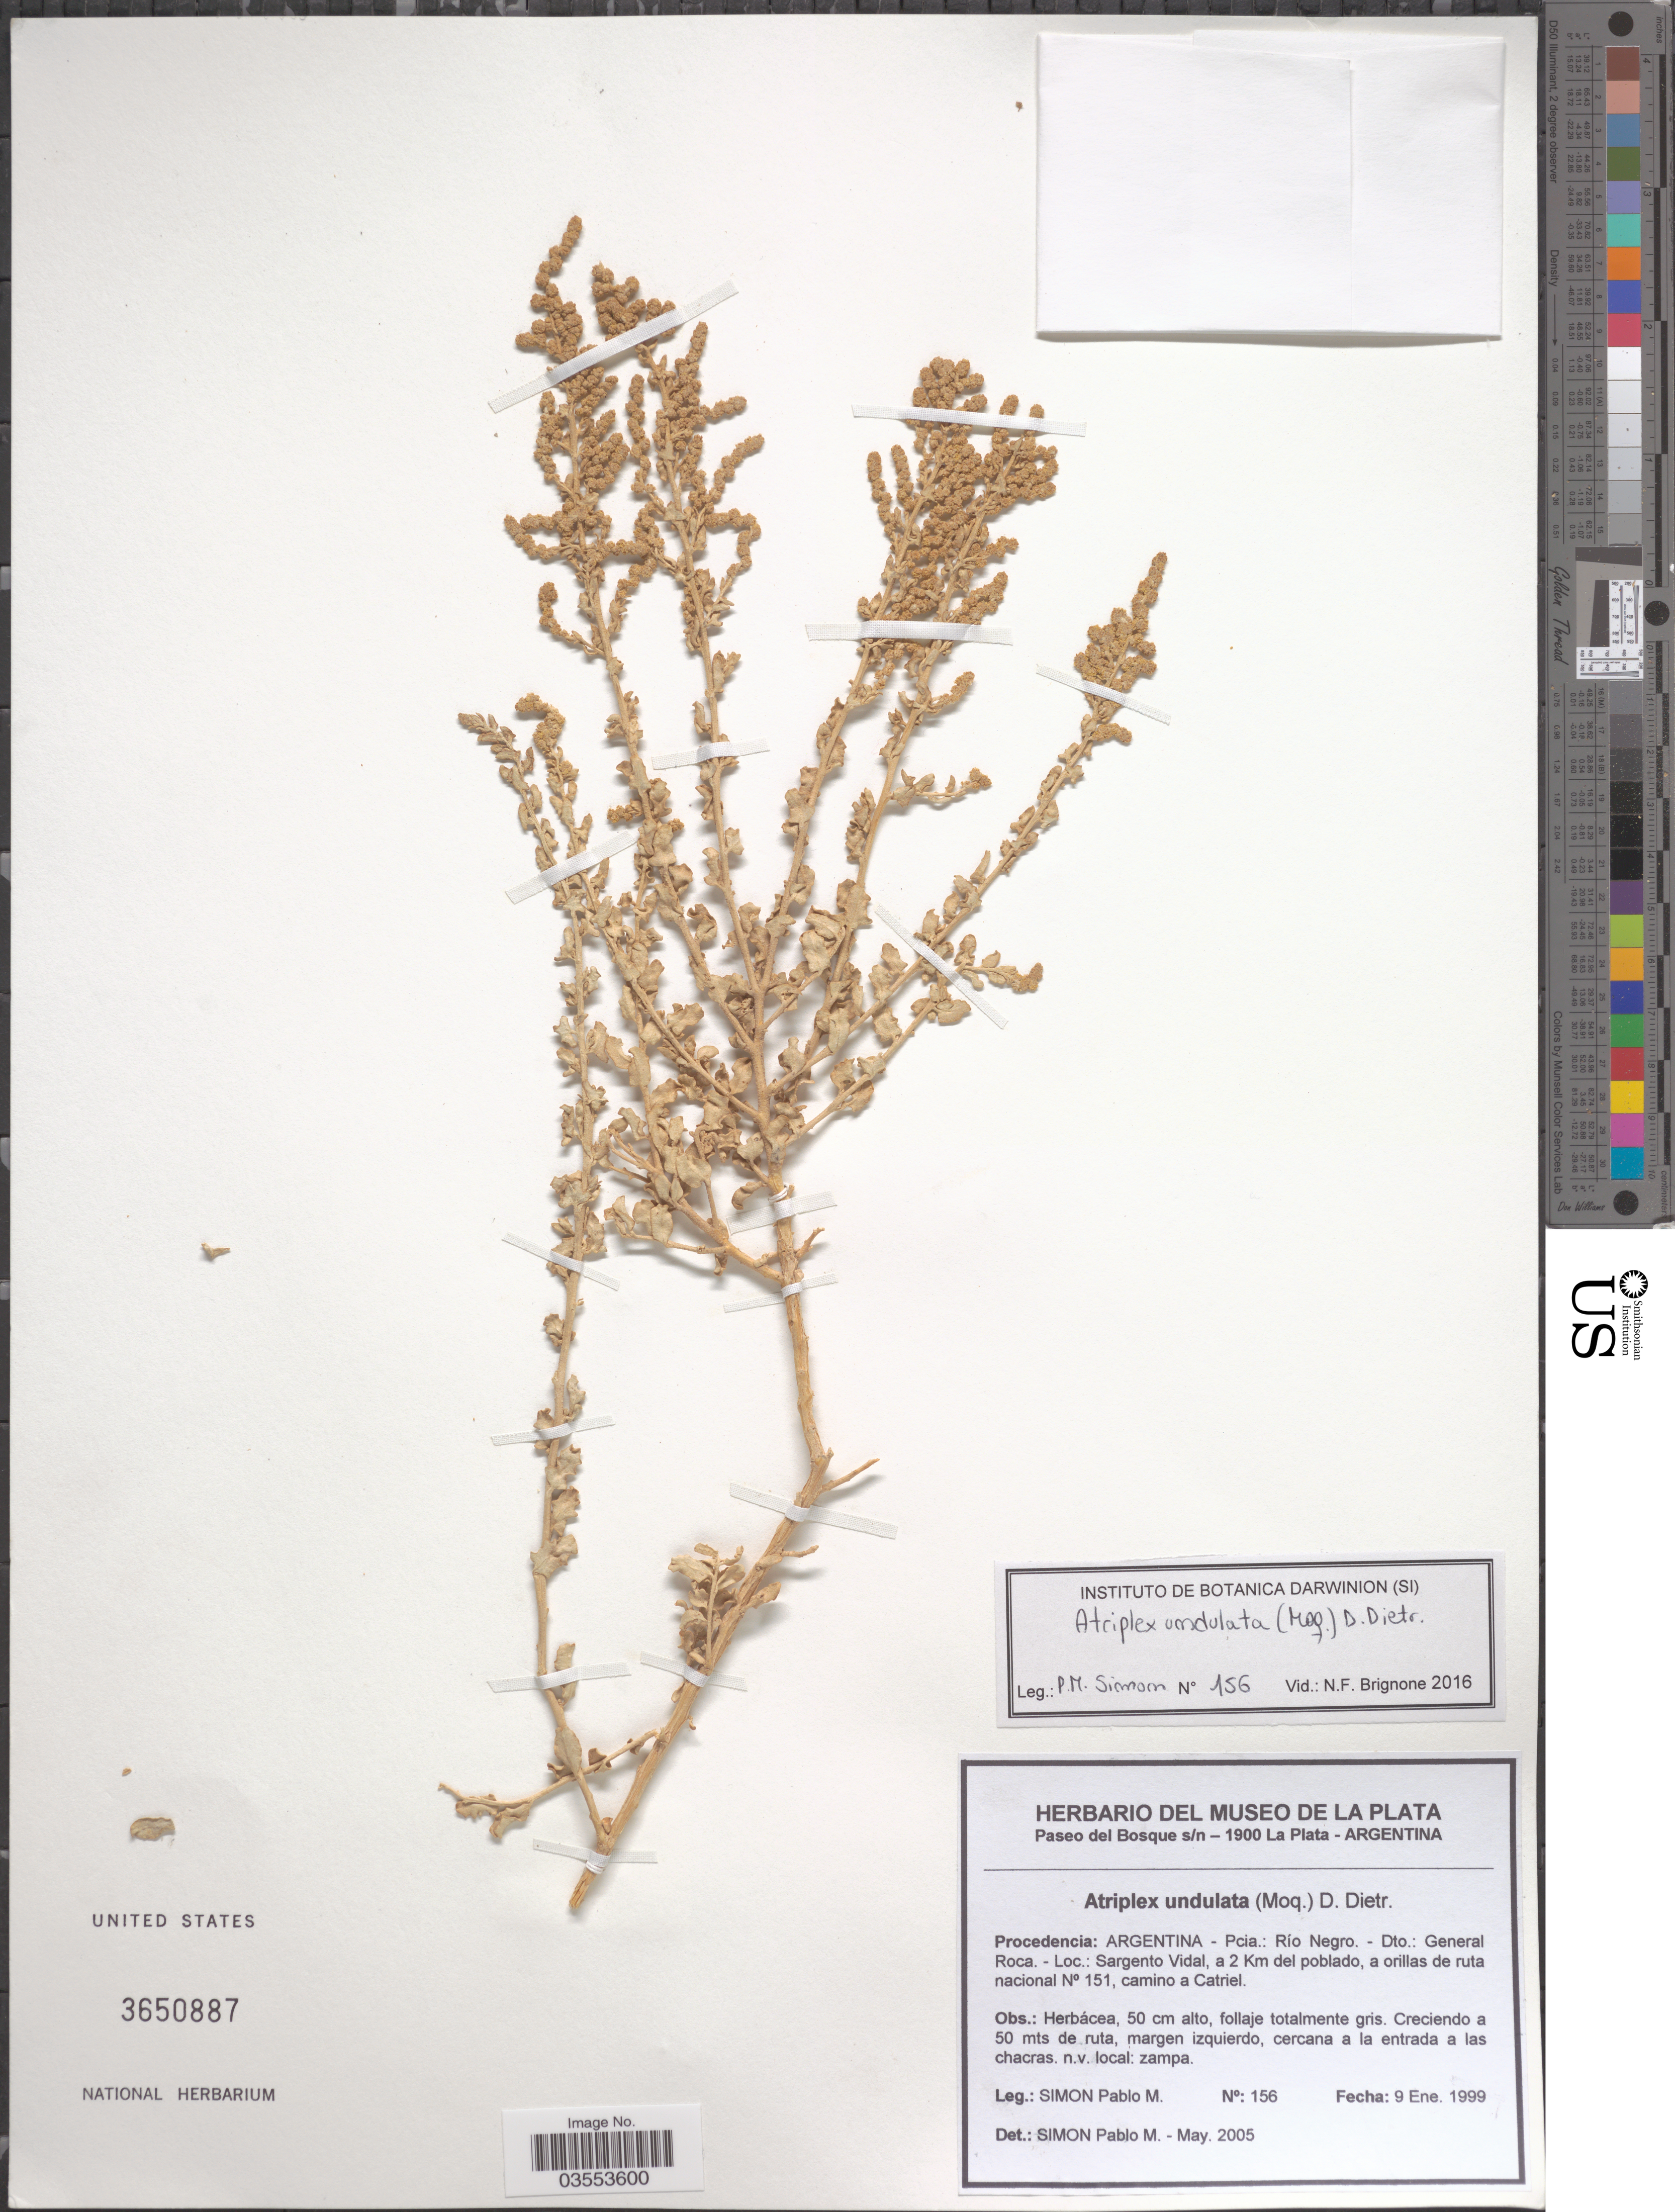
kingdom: Plantae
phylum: Tracheophyta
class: Magnoliopsida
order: Caryophyllales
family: Amaranthaceae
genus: Atriplex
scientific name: Atriplex undulata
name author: (Moq.) D. Dietr.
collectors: S. Pablo M.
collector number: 156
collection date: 1999-01-09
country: Argentina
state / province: Rio Negro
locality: Dto.: General Roca. Sargento Vidal, a 2 Km del poblado, a orillas de ruta nacional N° 151, camino a Catriel.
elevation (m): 50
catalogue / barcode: US 3650887